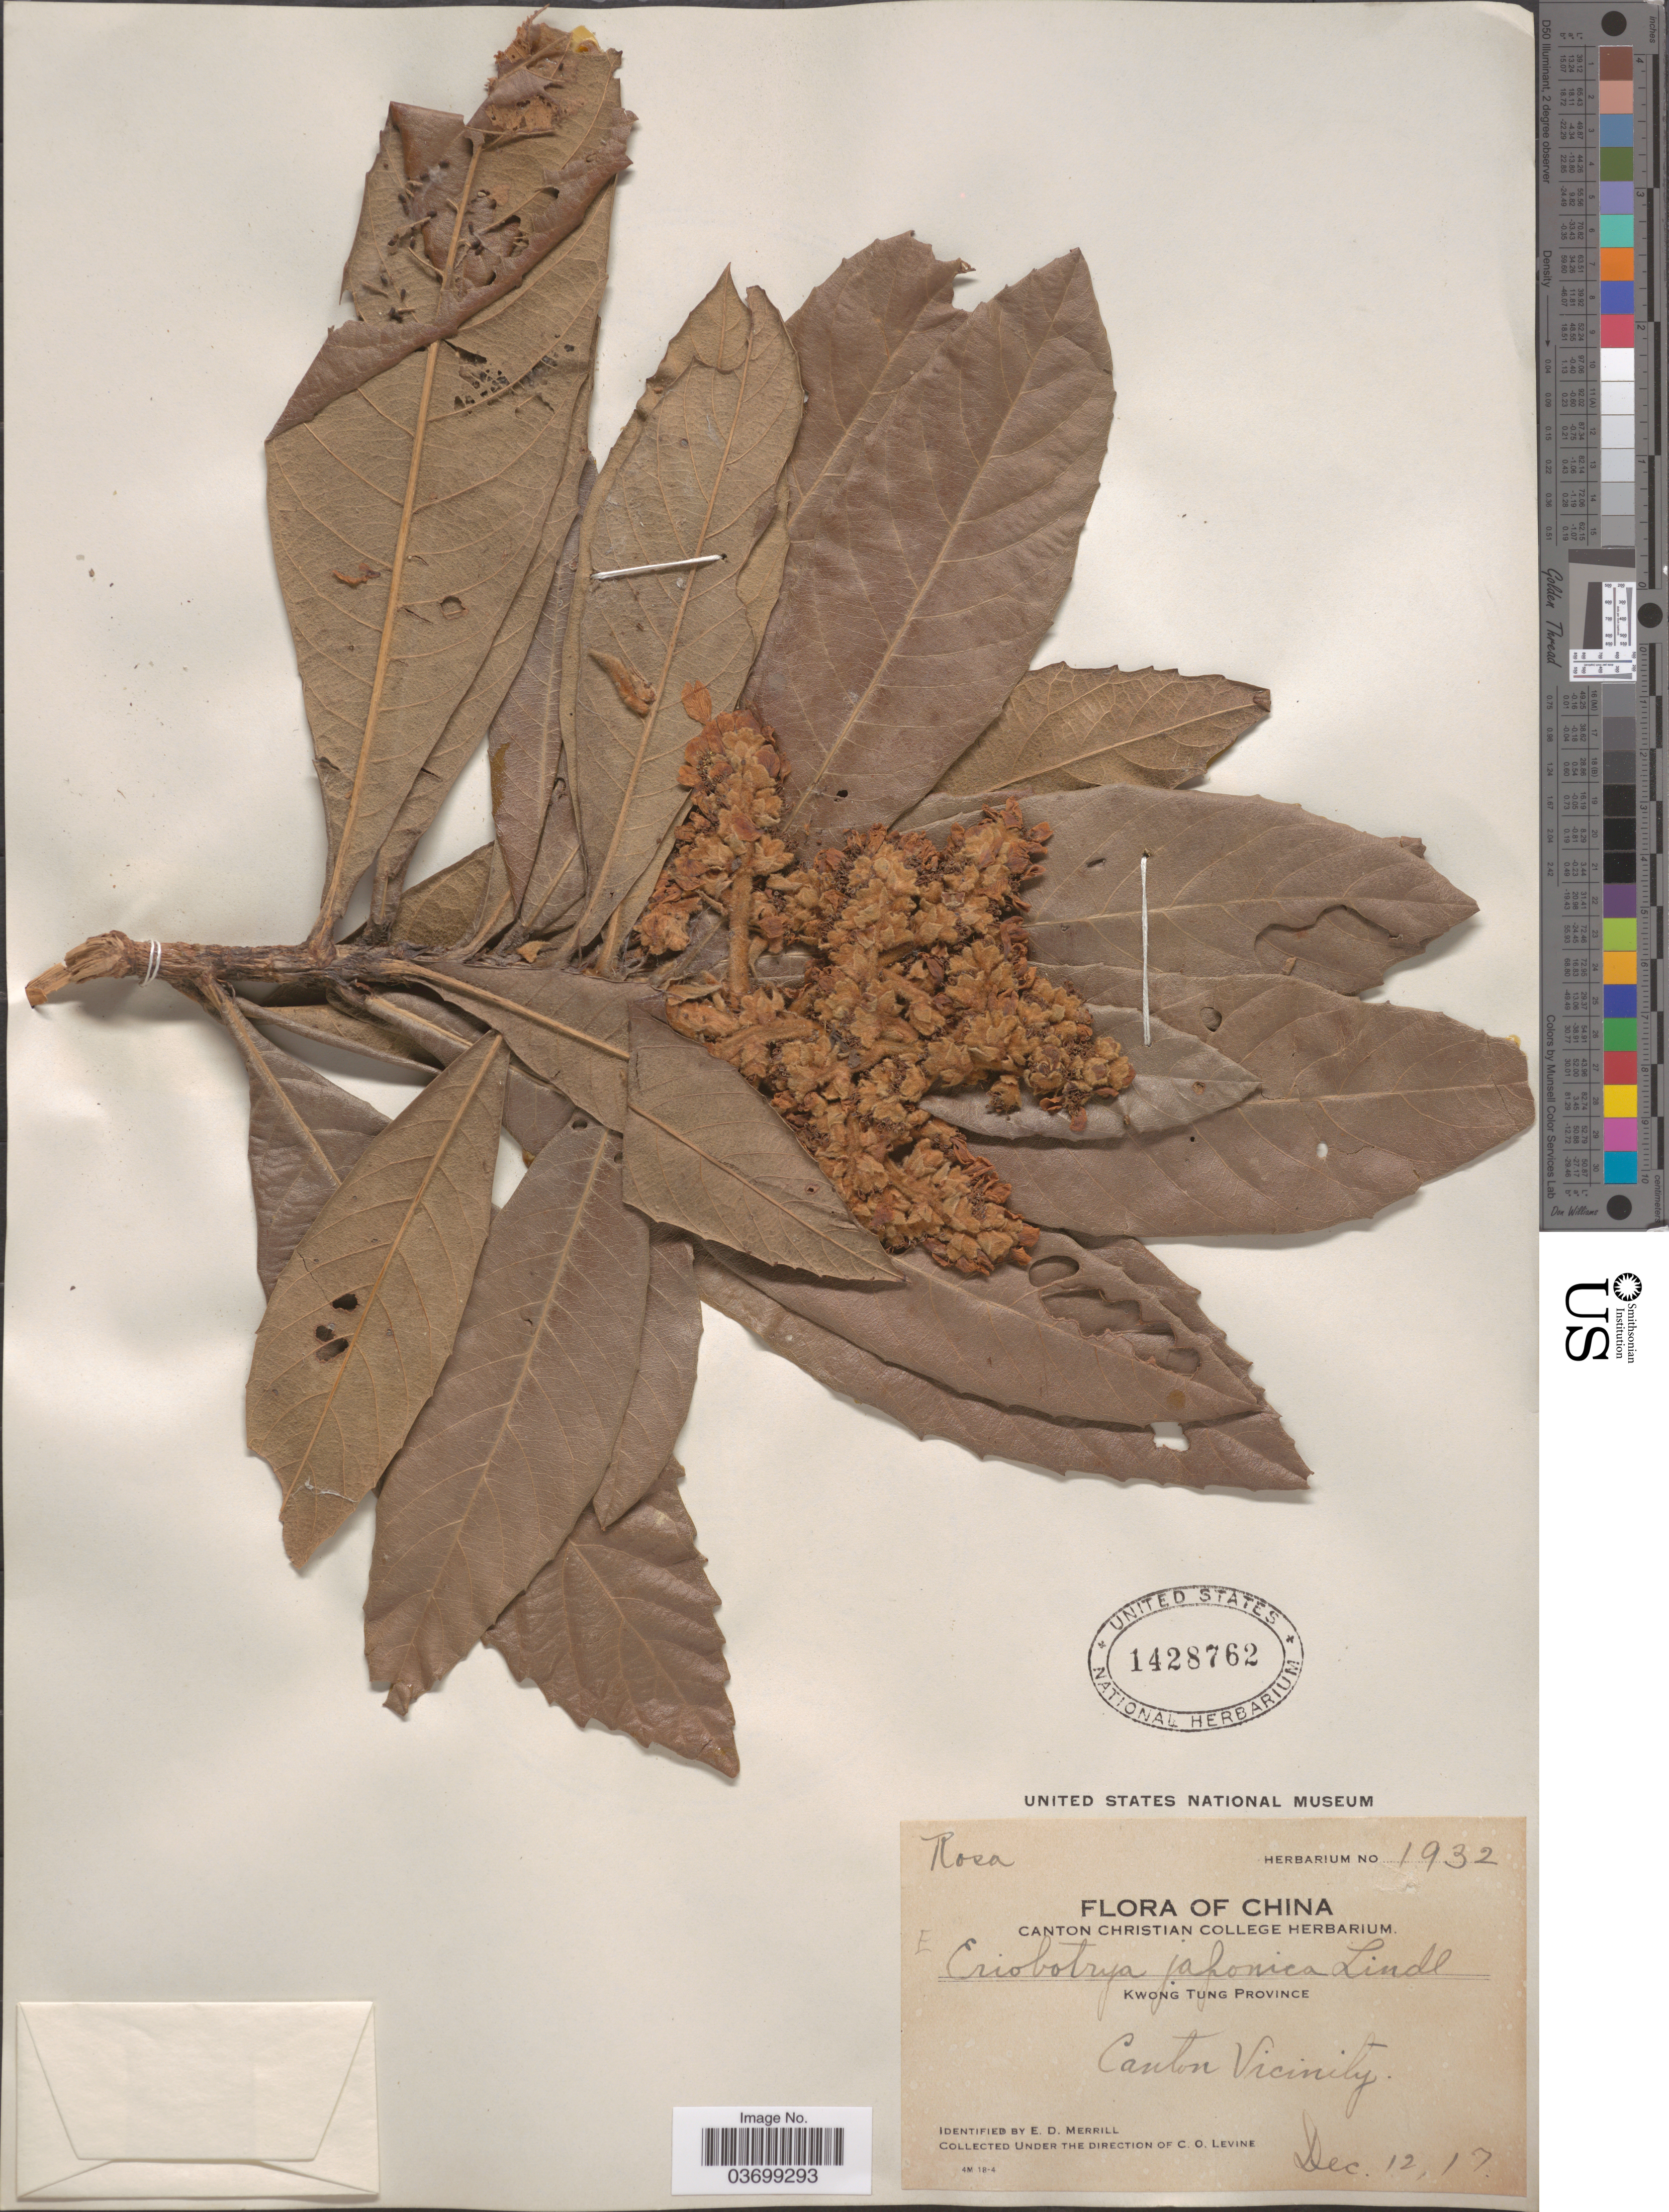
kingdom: Plantae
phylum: Tracheophyta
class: Magnoliopsida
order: Rosales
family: Rosaceae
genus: Rhaphiolepis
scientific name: Rhaphiolepis bibas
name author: (Lour.) Galasso & Banfi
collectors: C. O. Levine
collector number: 1932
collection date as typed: Transcribed d/m/y: 12/12/17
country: China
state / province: Guangdong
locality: Kwong Tung Province. Canton Vicinity.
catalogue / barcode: US 1428762